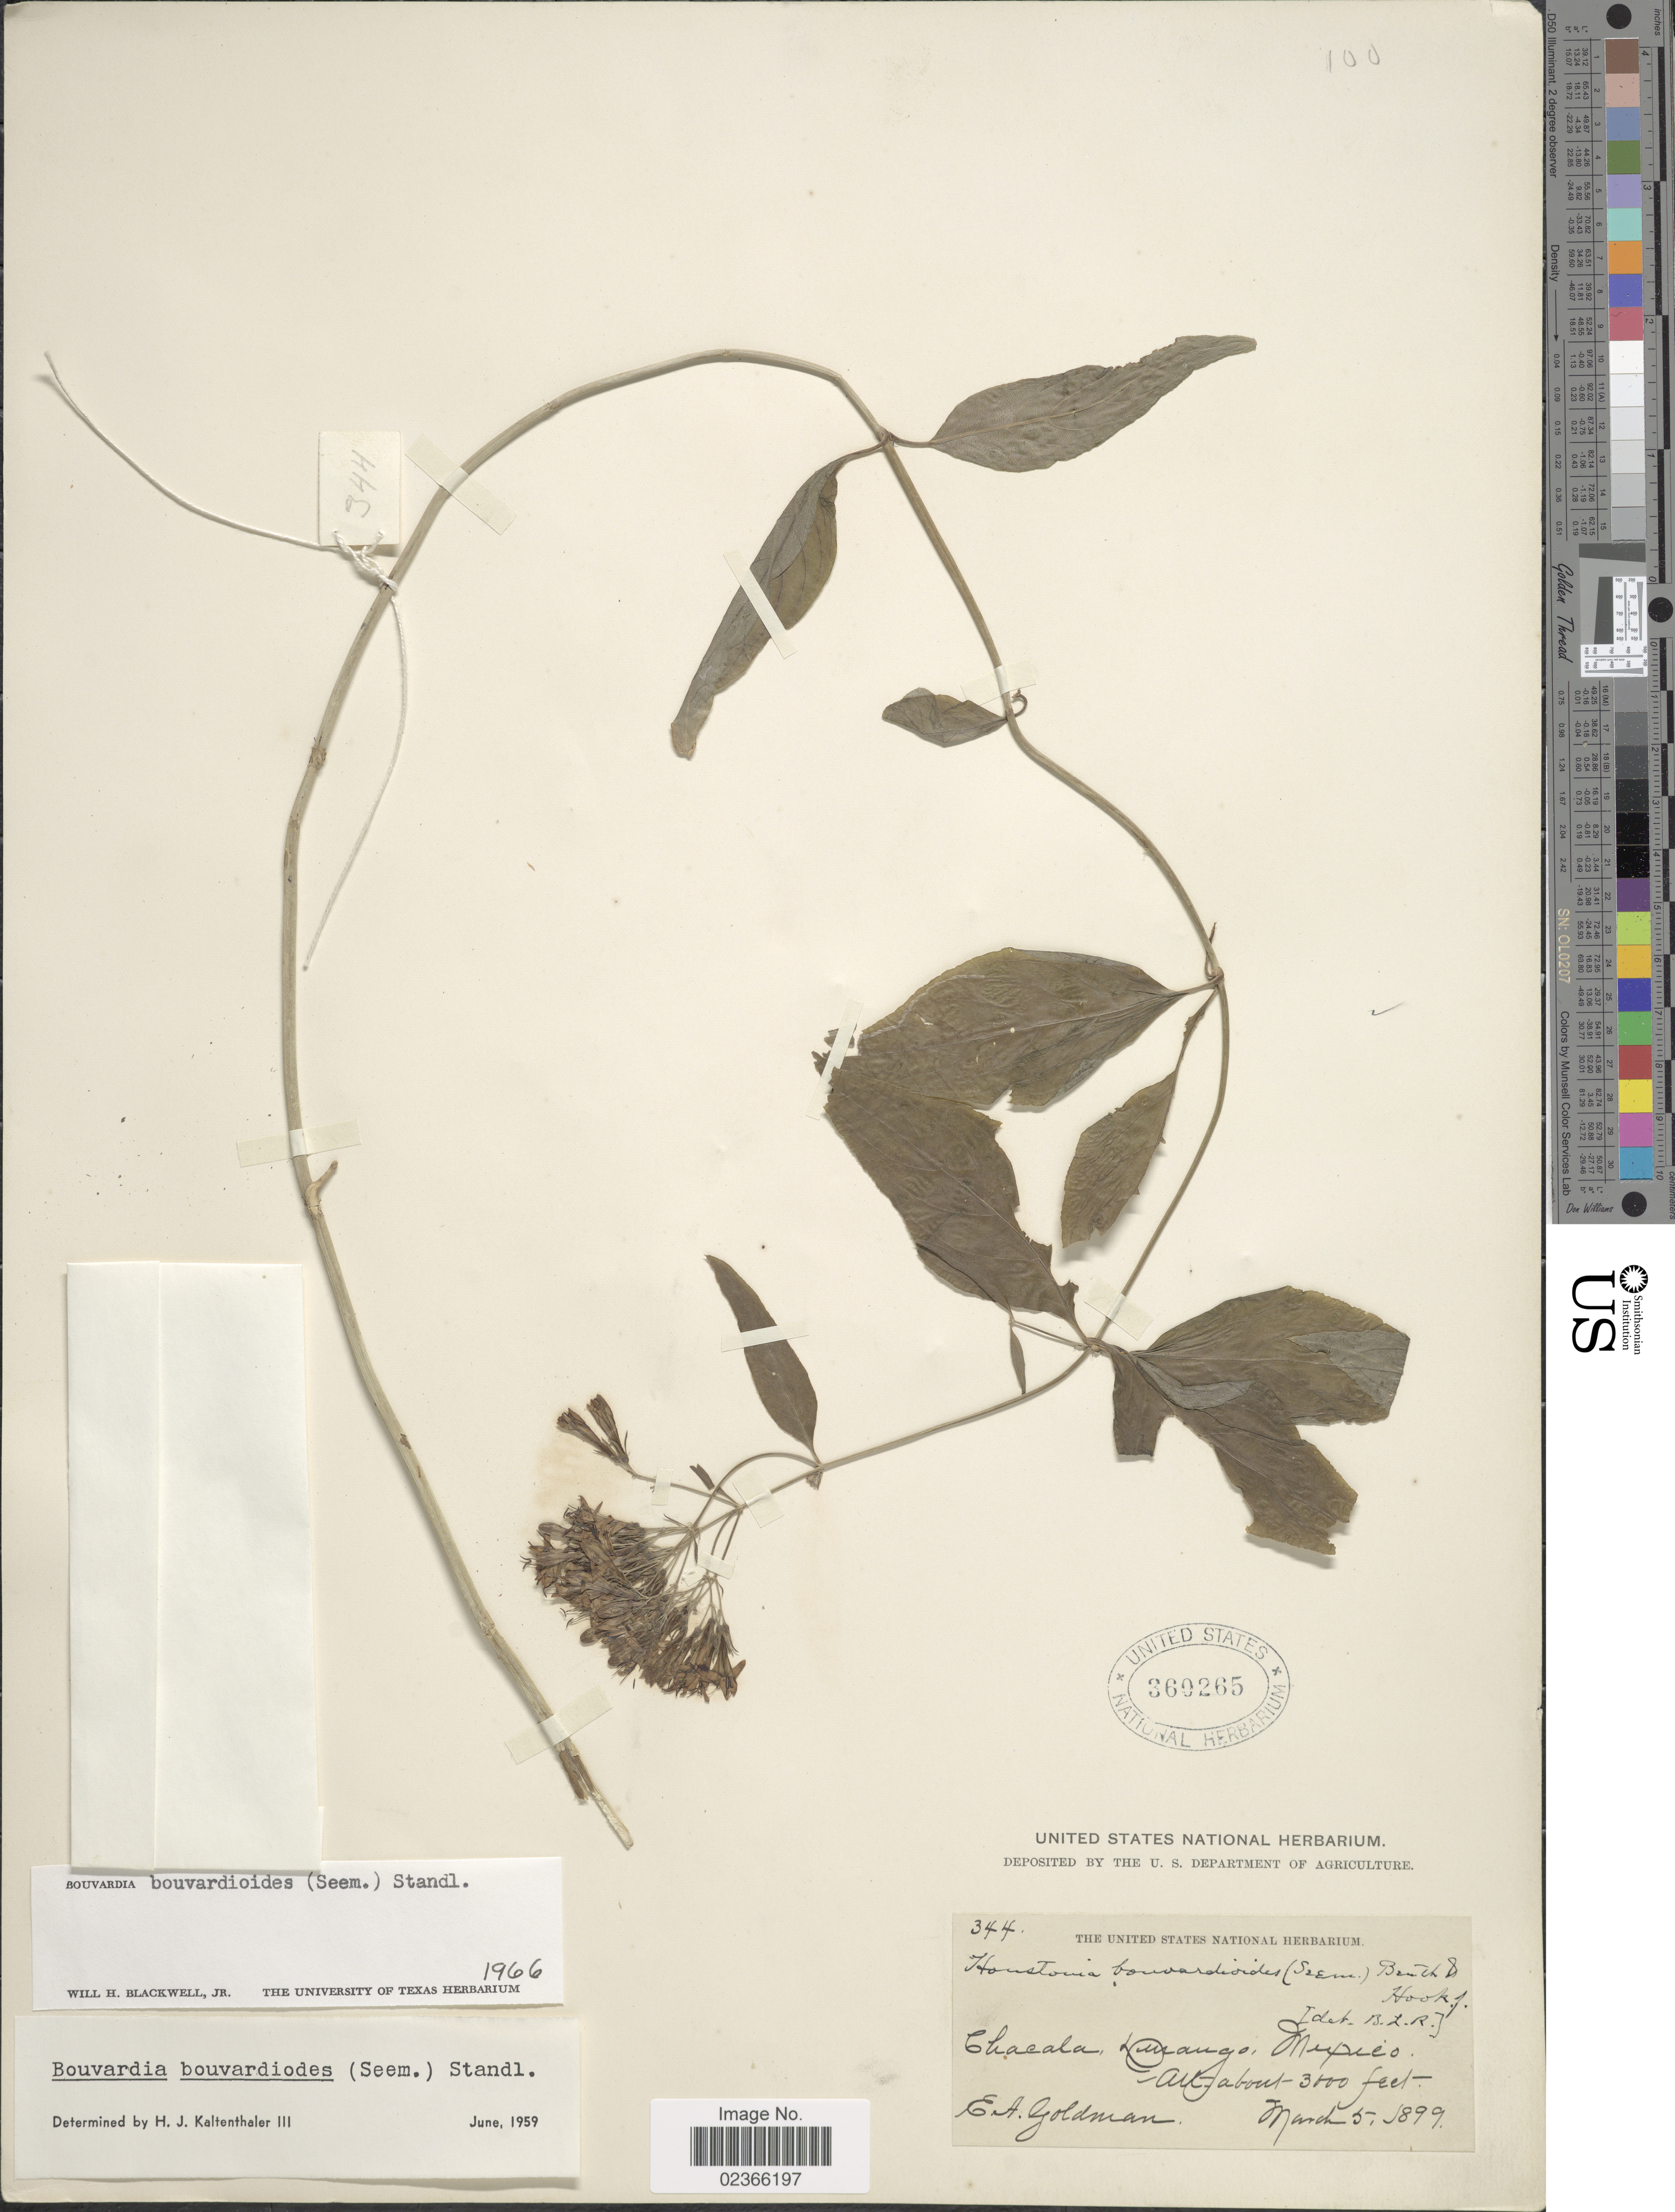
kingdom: Plantae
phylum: Tracheophyta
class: Magnoliopsida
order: Gentianales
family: Rubiaceae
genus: Bouvardia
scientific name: Bouvardia bouvardioides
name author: (Seem.) Standl.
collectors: E. A. Goldman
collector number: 344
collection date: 1899-03-05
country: Mexico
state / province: Durango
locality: Chacala, Durango, Mexico.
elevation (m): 914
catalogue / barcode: US 360265